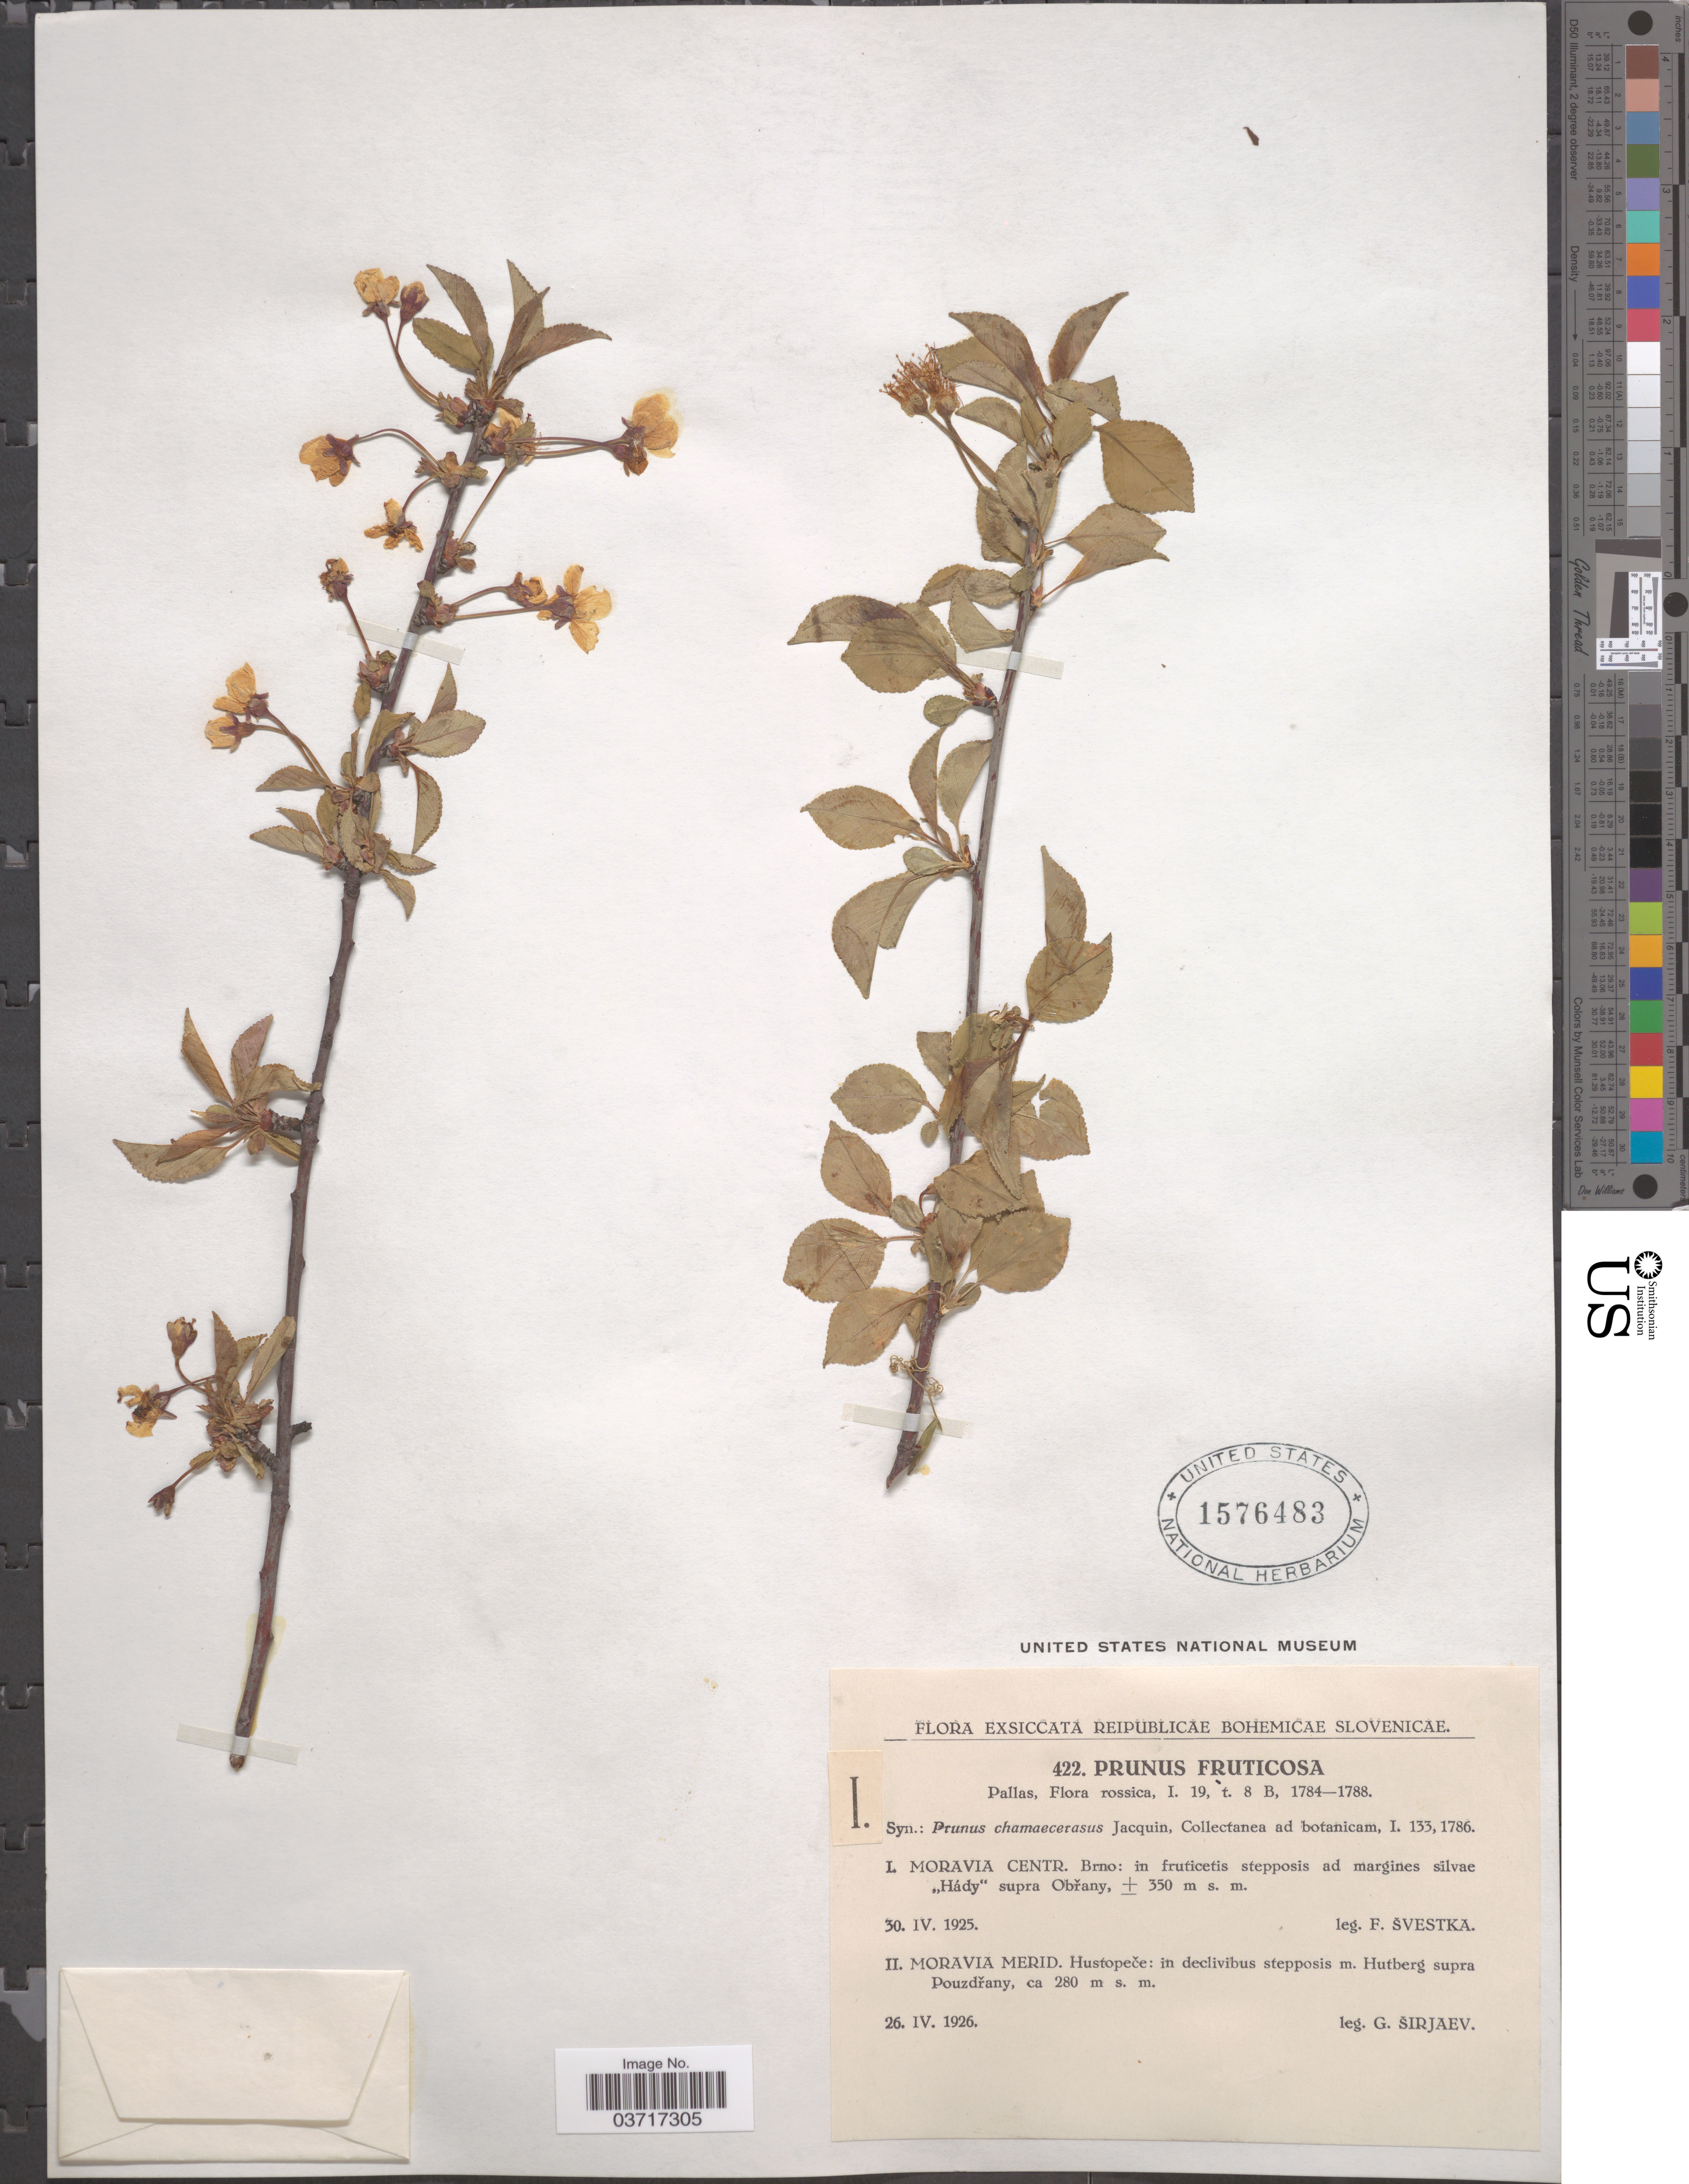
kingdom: Plantae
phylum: Tracheophyta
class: Magnoliopsida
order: Rosales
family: Rosaceae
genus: Prunus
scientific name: Prunus fruticans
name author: Weihe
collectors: F. Svestka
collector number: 422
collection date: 1925-04-30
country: Slovenia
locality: Moravia Centr. Brno: in fruticetis stepposis ad margines silvae ,,Hády' supra Obrany.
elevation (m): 350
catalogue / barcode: US 1576483